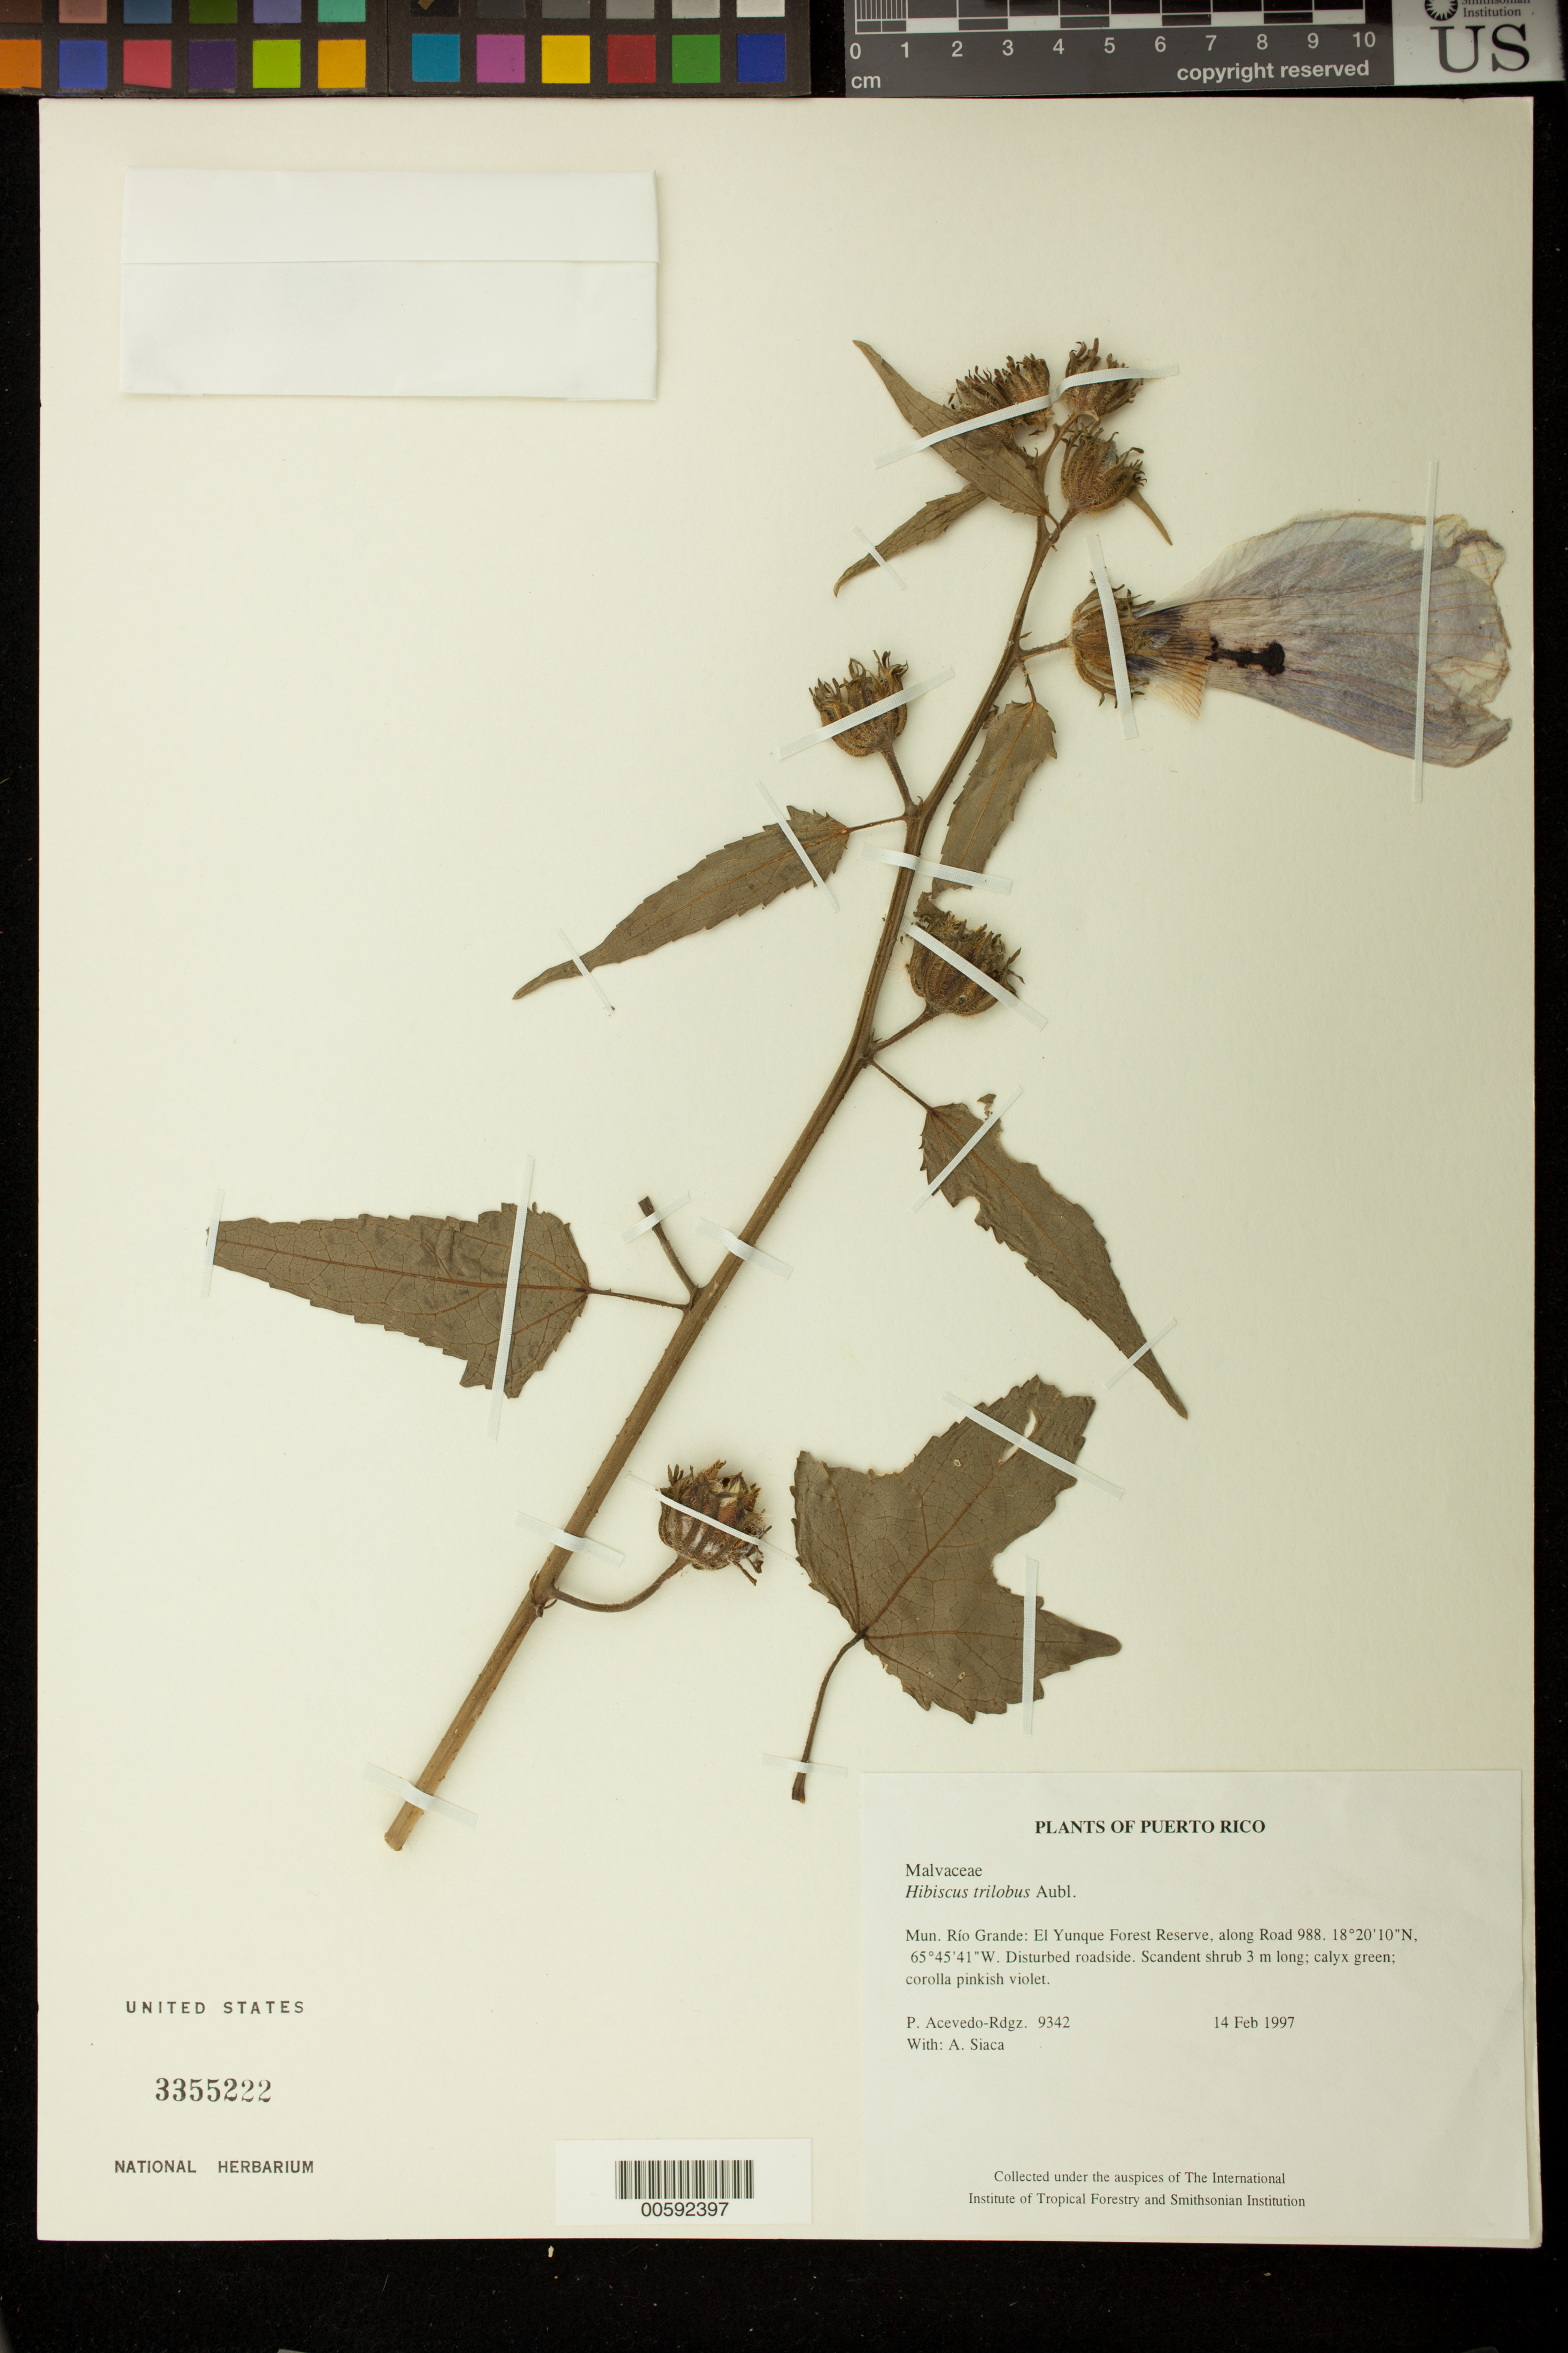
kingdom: Plantae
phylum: Tracheophyta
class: Magnoliopsida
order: Malvales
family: Malvaceae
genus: Hibiscus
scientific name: Hibiscus trilobus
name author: Aubl.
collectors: P. Acevedo-Rodr. & A. Siaca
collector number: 9342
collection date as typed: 14 Feb 1997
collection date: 1997-02-14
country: Puerto Rico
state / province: Río Grande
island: Puerto Rico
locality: Río Grande: El Yunque Forest Reserve, along Road 988.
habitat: Disturbed roadside.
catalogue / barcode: US 3355222